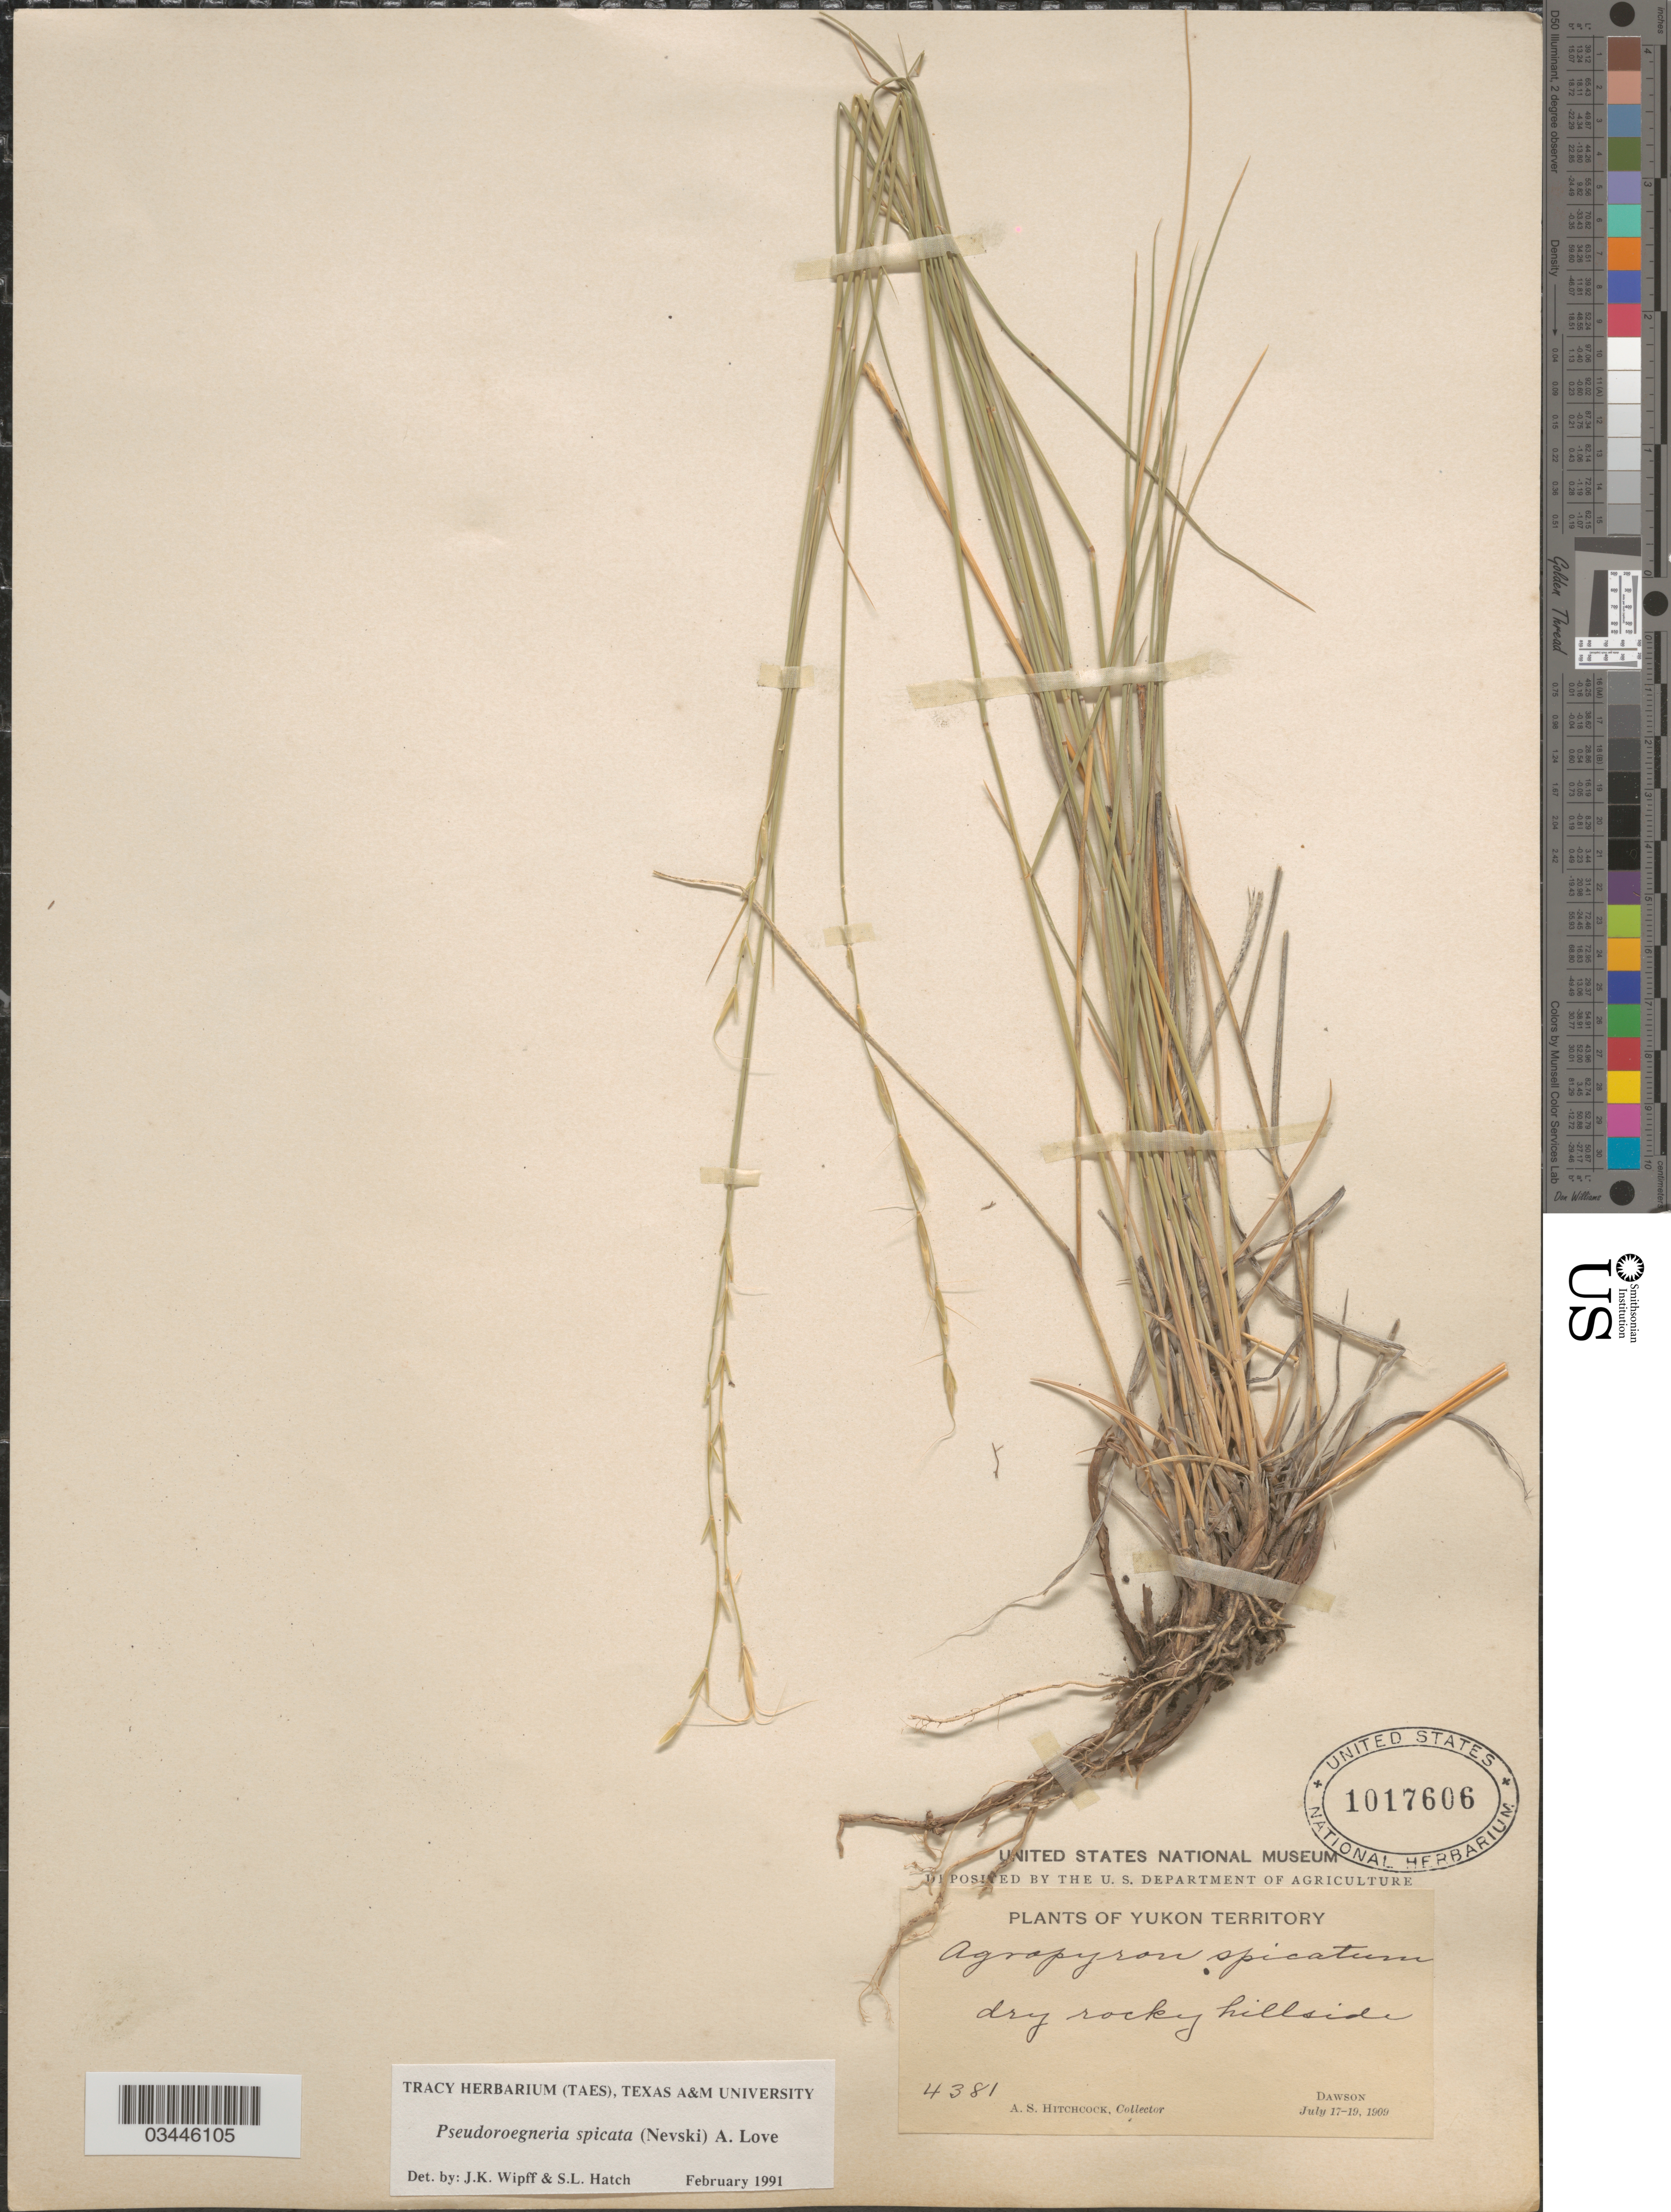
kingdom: Plantae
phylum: Tracheophyta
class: Liliopsida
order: Poales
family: Poaceae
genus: Pseudoroegneria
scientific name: Pseudoroegneria spicata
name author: (Pursh) Á. Löve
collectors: A. S. Hitchcock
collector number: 4381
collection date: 1909-07-17/1909-07-19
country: Canada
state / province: Yukon Territory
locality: Dawson.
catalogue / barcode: US 1017606